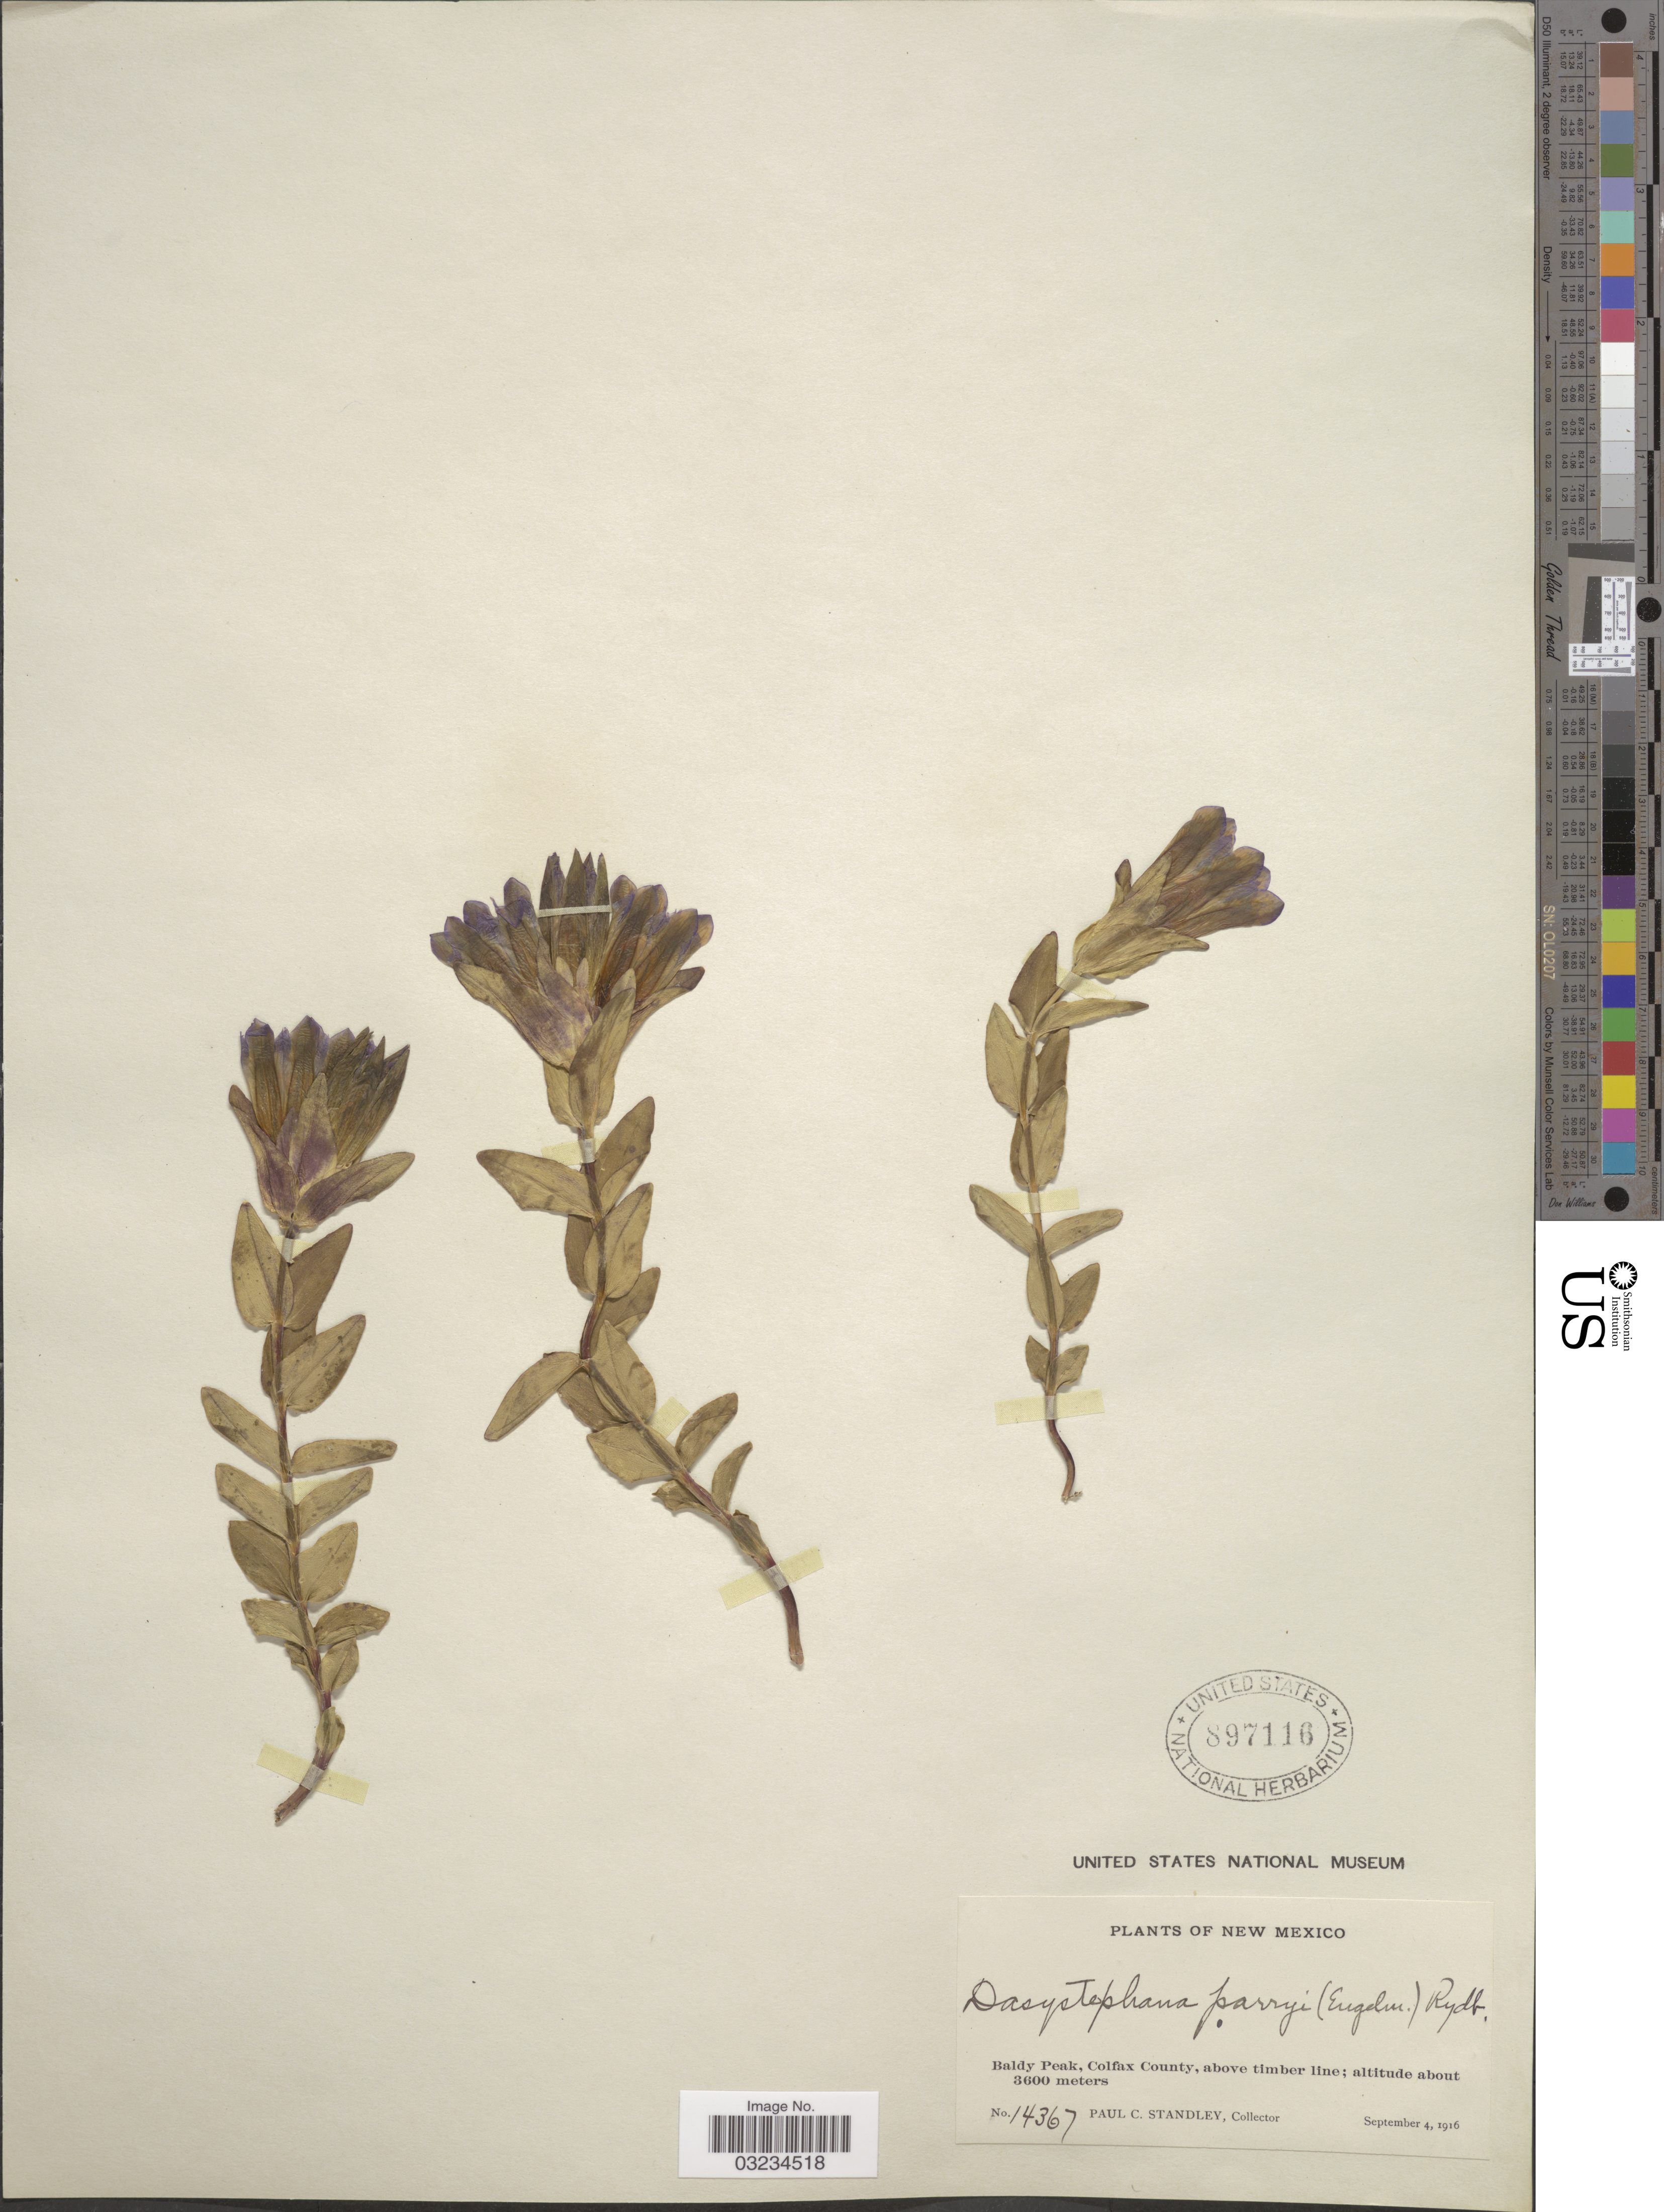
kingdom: Plantae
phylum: Tracheophyta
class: Magnoliopsida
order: Gentianales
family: Gentianaceae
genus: Gentiana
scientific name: Gentiana parryi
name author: Engelm.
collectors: P. C. Standley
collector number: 14367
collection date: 1916-09-04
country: United States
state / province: New Mexico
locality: Baldy Peak, Colfax County, above timber line.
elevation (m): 3600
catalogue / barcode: US 897116